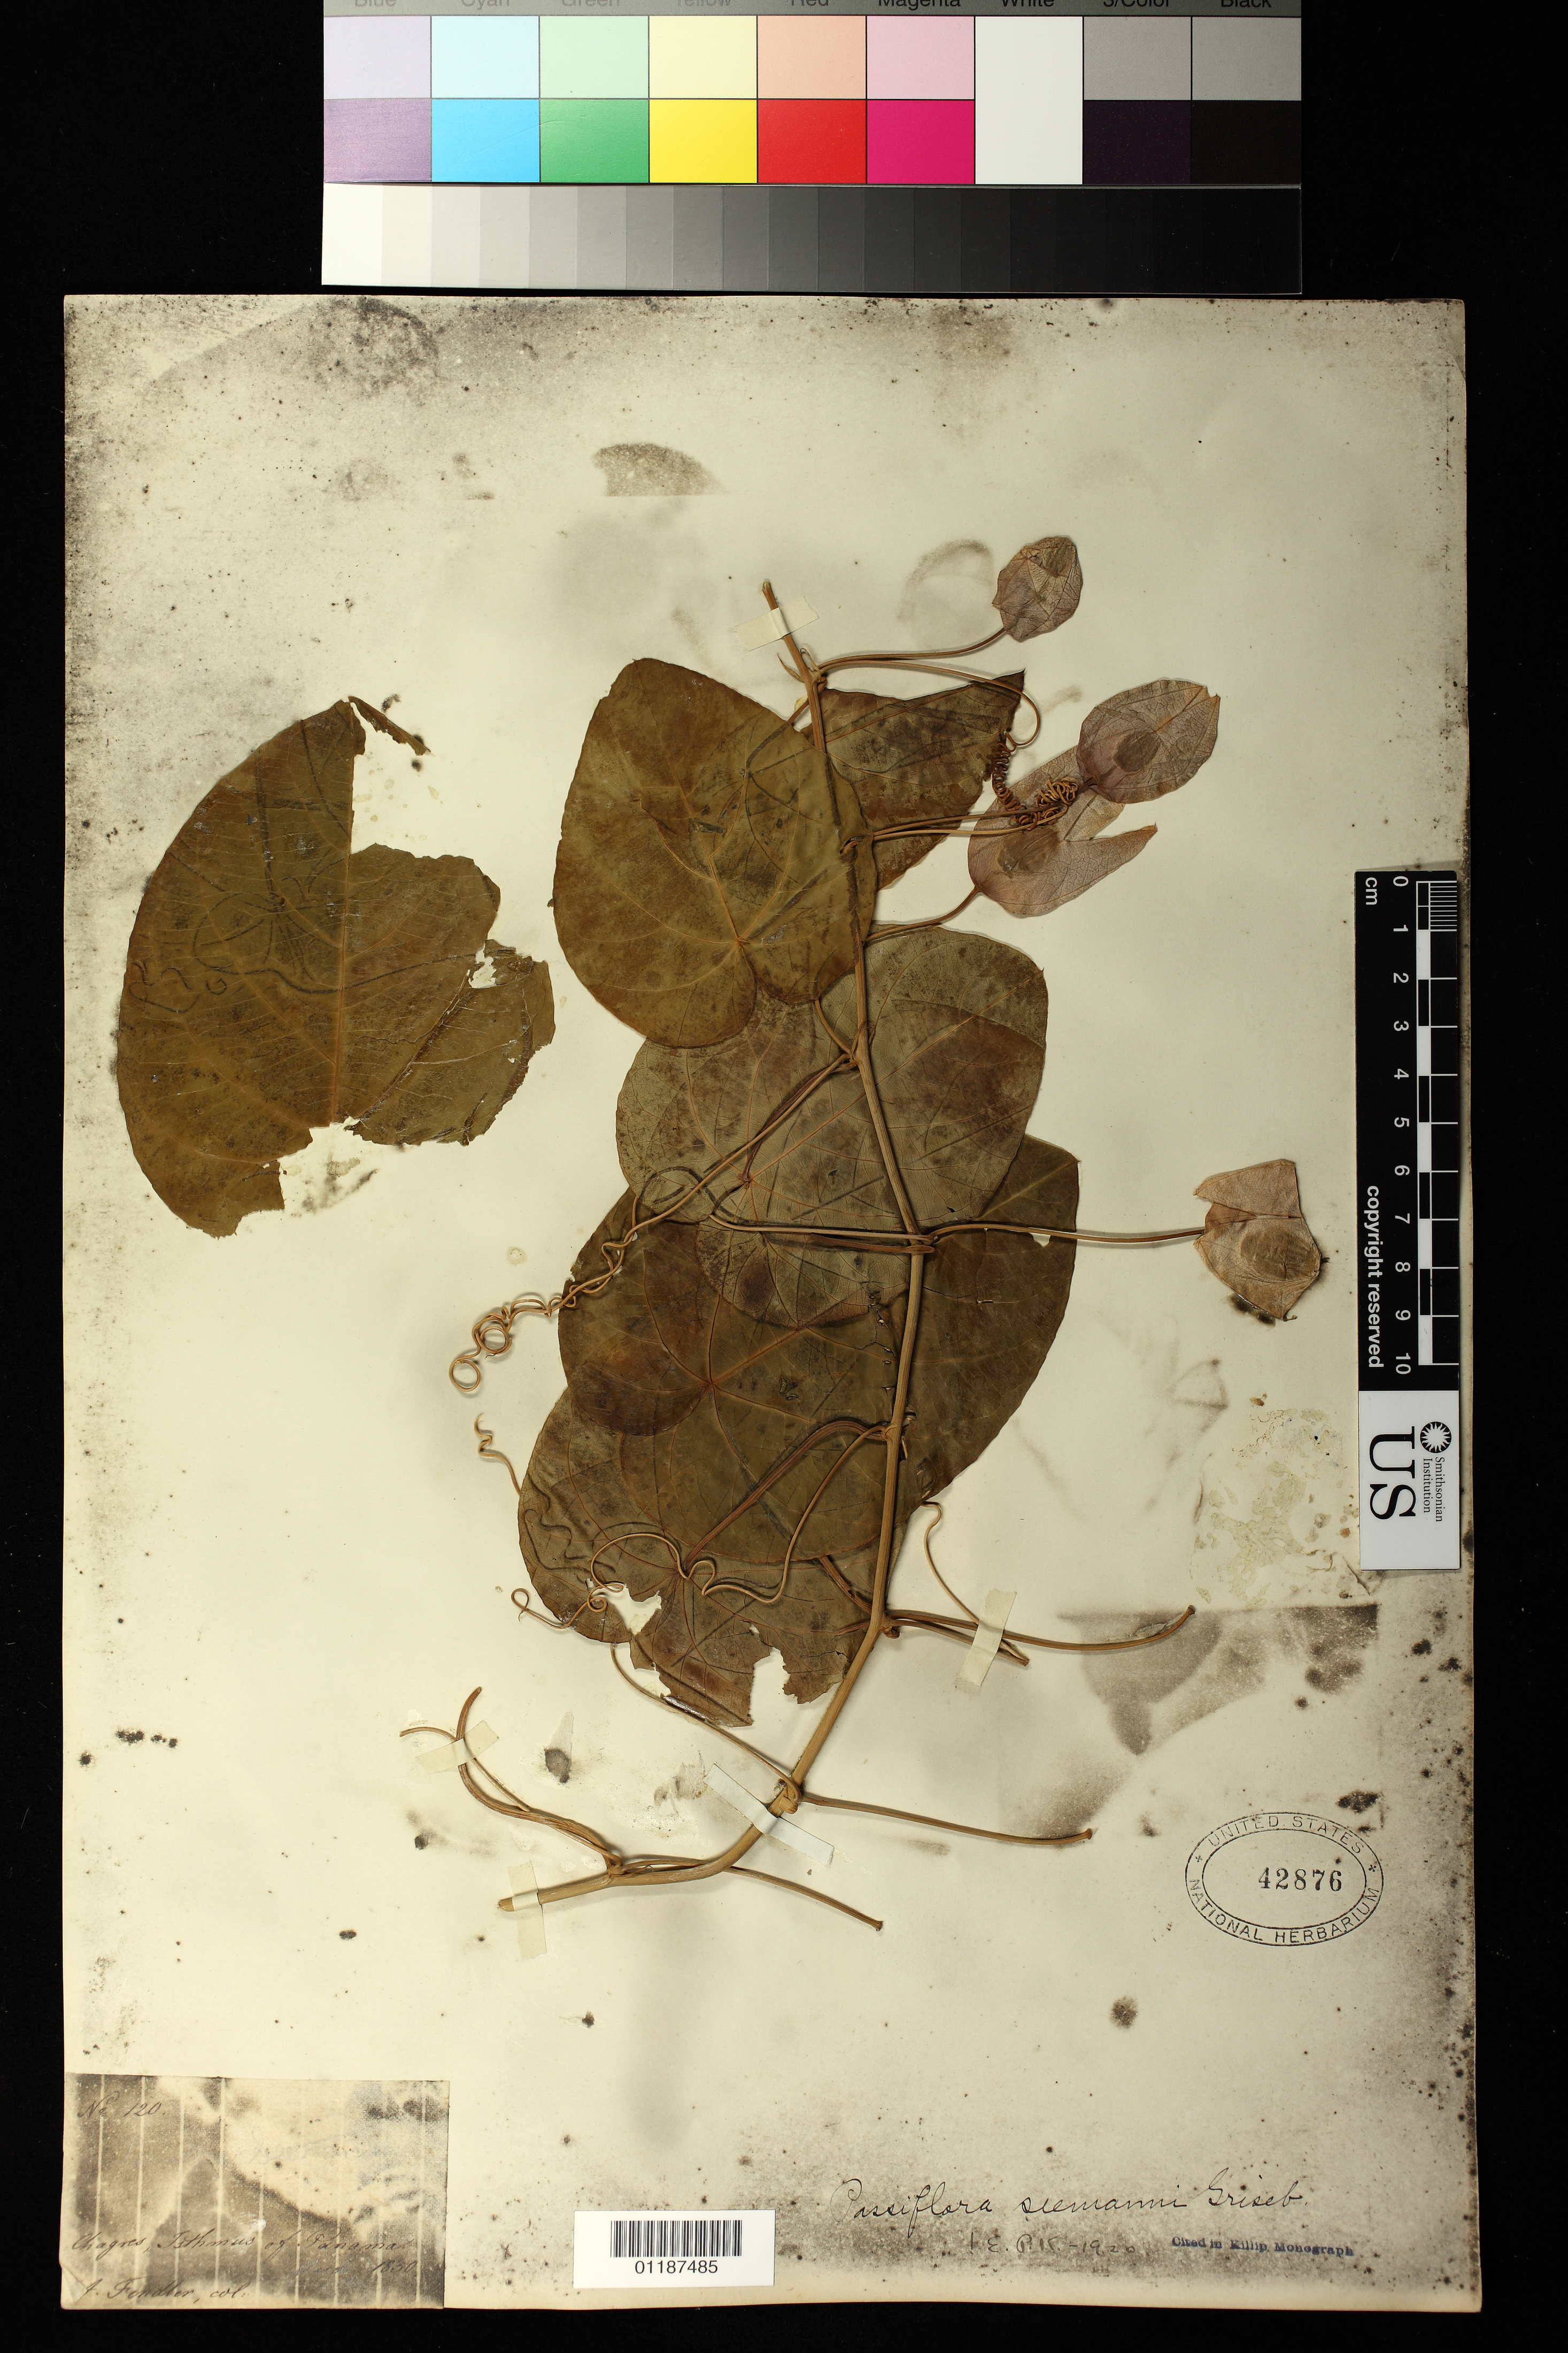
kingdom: Plantae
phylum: Tracheophyta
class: Magnoliopsida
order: Malpighiales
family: Passifloraceae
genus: Passiflora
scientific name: Passiflora seemannii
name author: Griseb.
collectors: A. Fendler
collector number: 120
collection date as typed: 1850-03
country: Panama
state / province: Colón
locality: Chagres, Isthmus of Panama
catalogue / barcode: US 42876